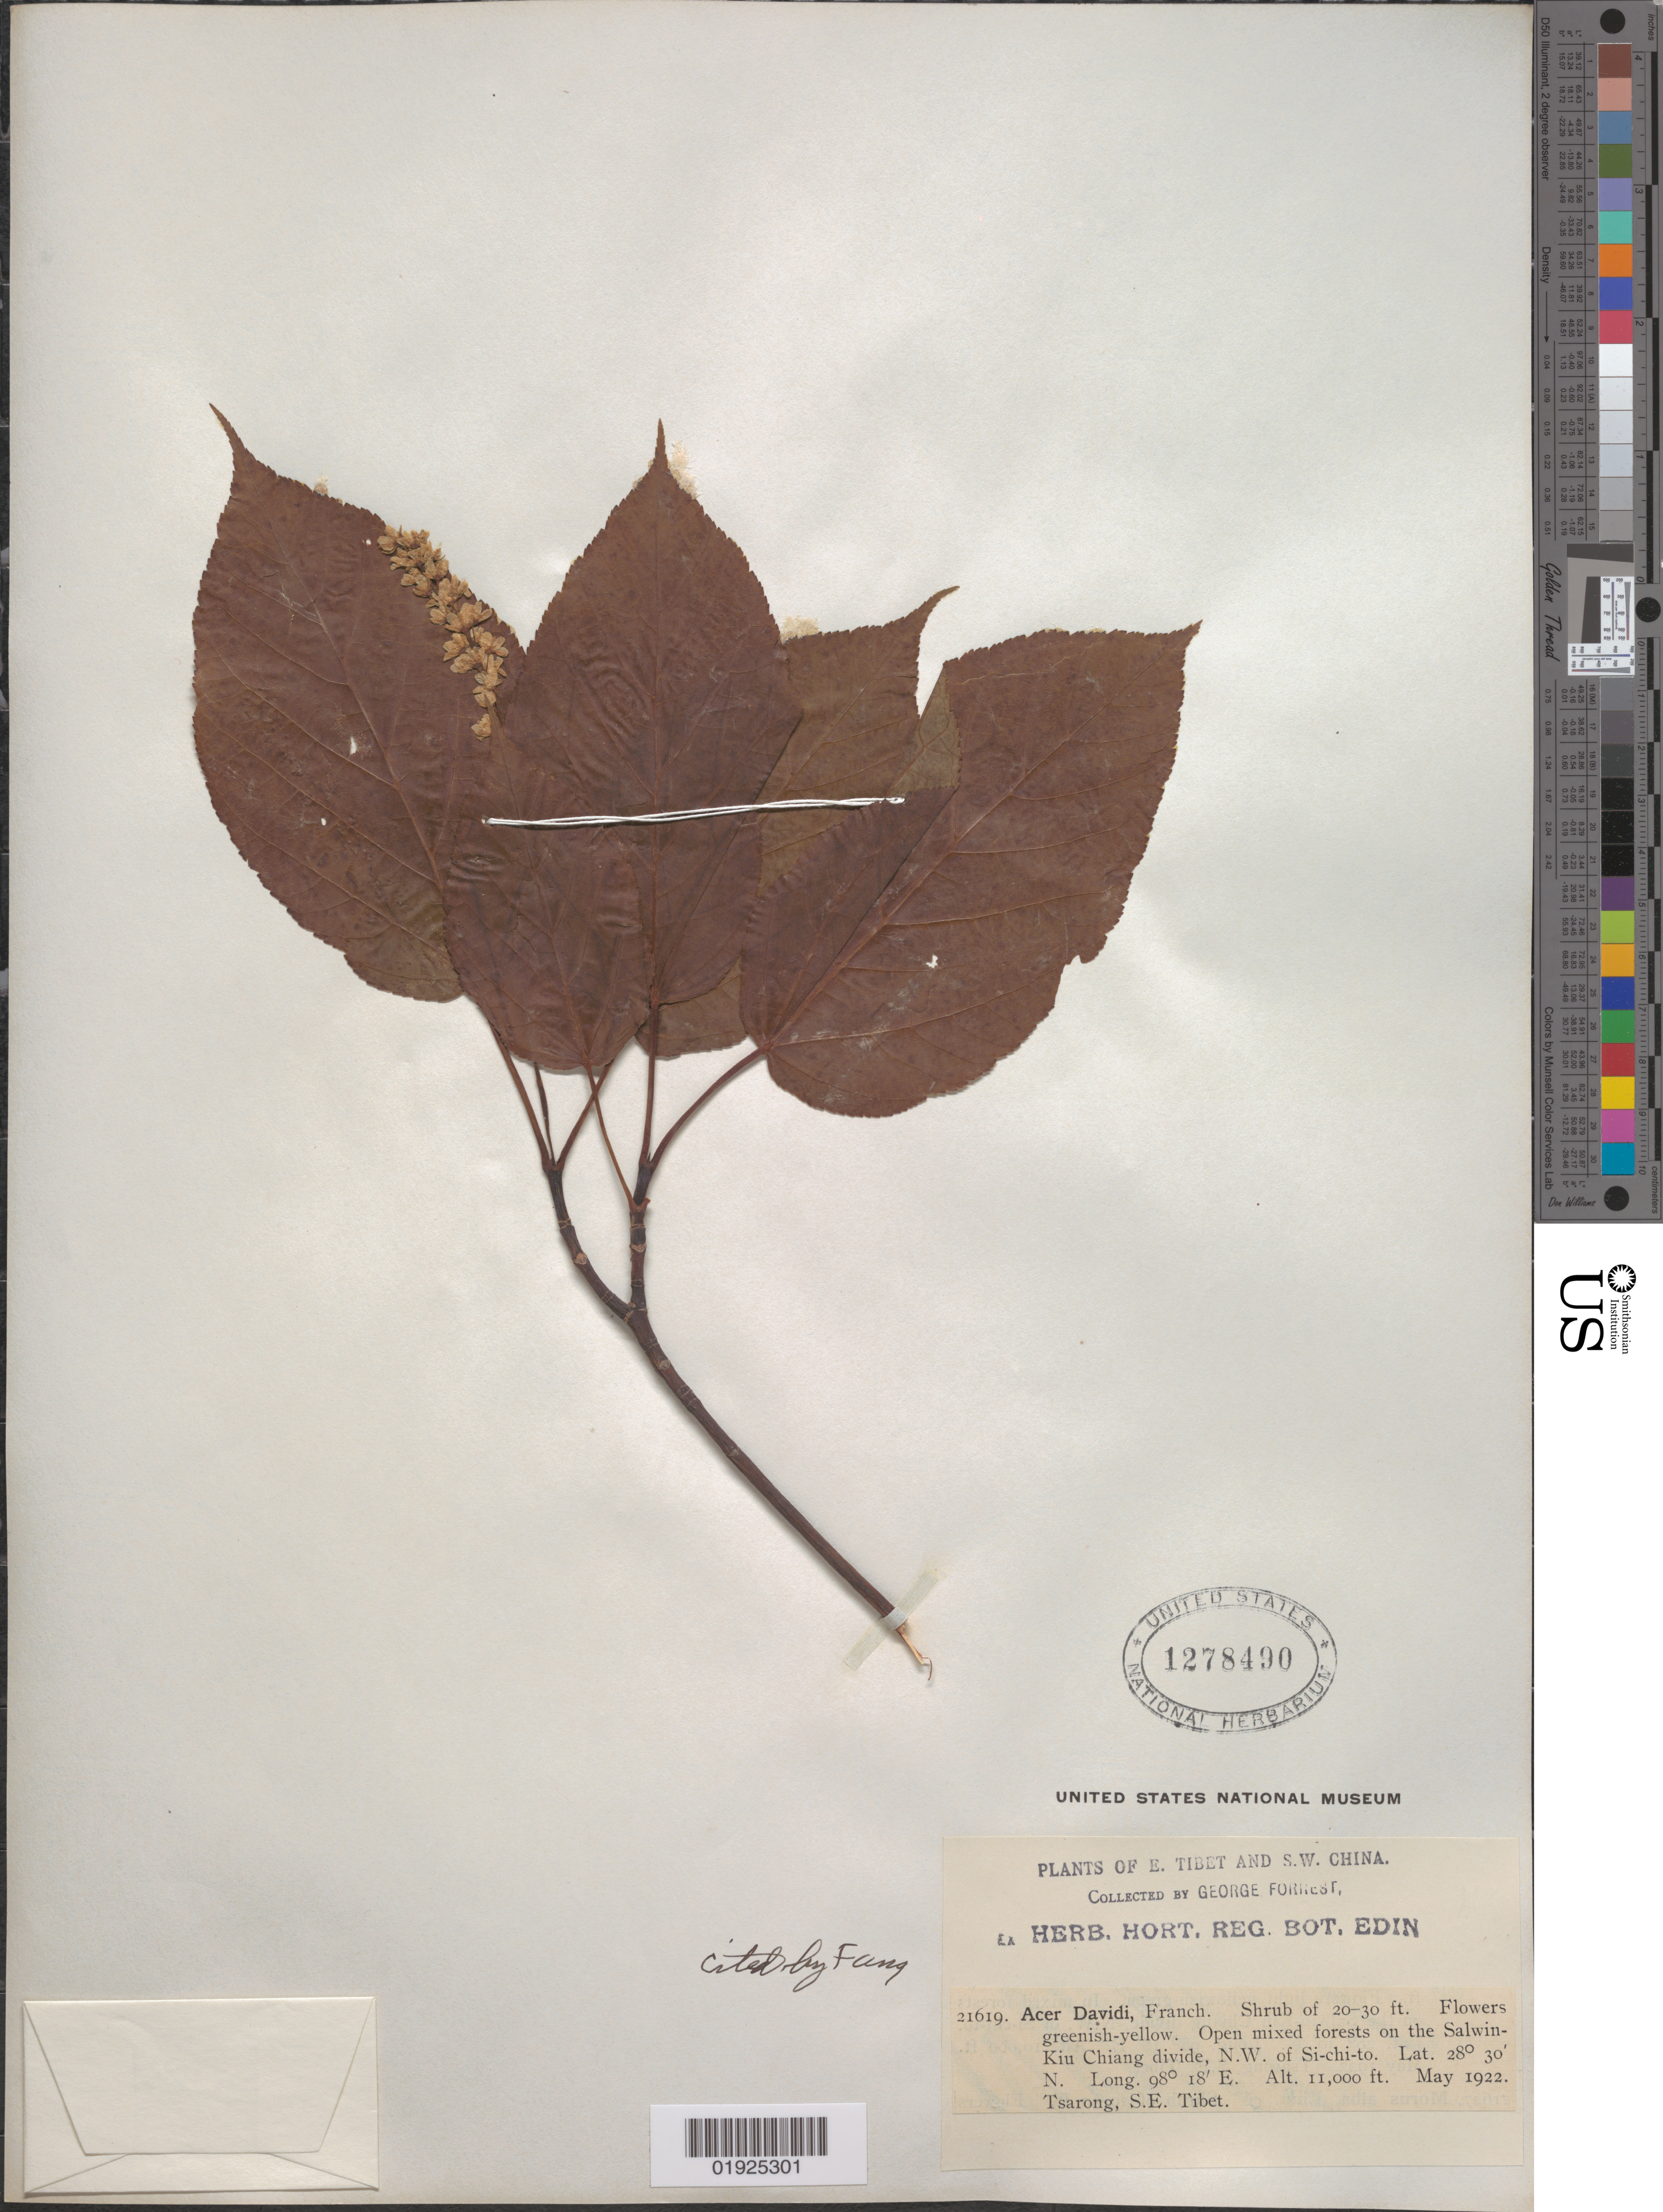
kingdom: Plantae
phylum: Tracheophyta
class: Magnoliopsida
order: Sapindales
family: Sapindaceae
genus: Acer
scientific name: Acer sikkimense subsp. davidii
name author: (Franch.) Wesm.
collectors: G. Forrest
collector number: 21619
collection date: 1922-05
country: China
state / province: Xizang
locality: Tsarong, S.E. Tibet. Salwin-Kin Chiang divide, NW of Si-chi-to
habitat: Open mixed forests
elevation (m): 3353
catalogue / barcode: US 1278490